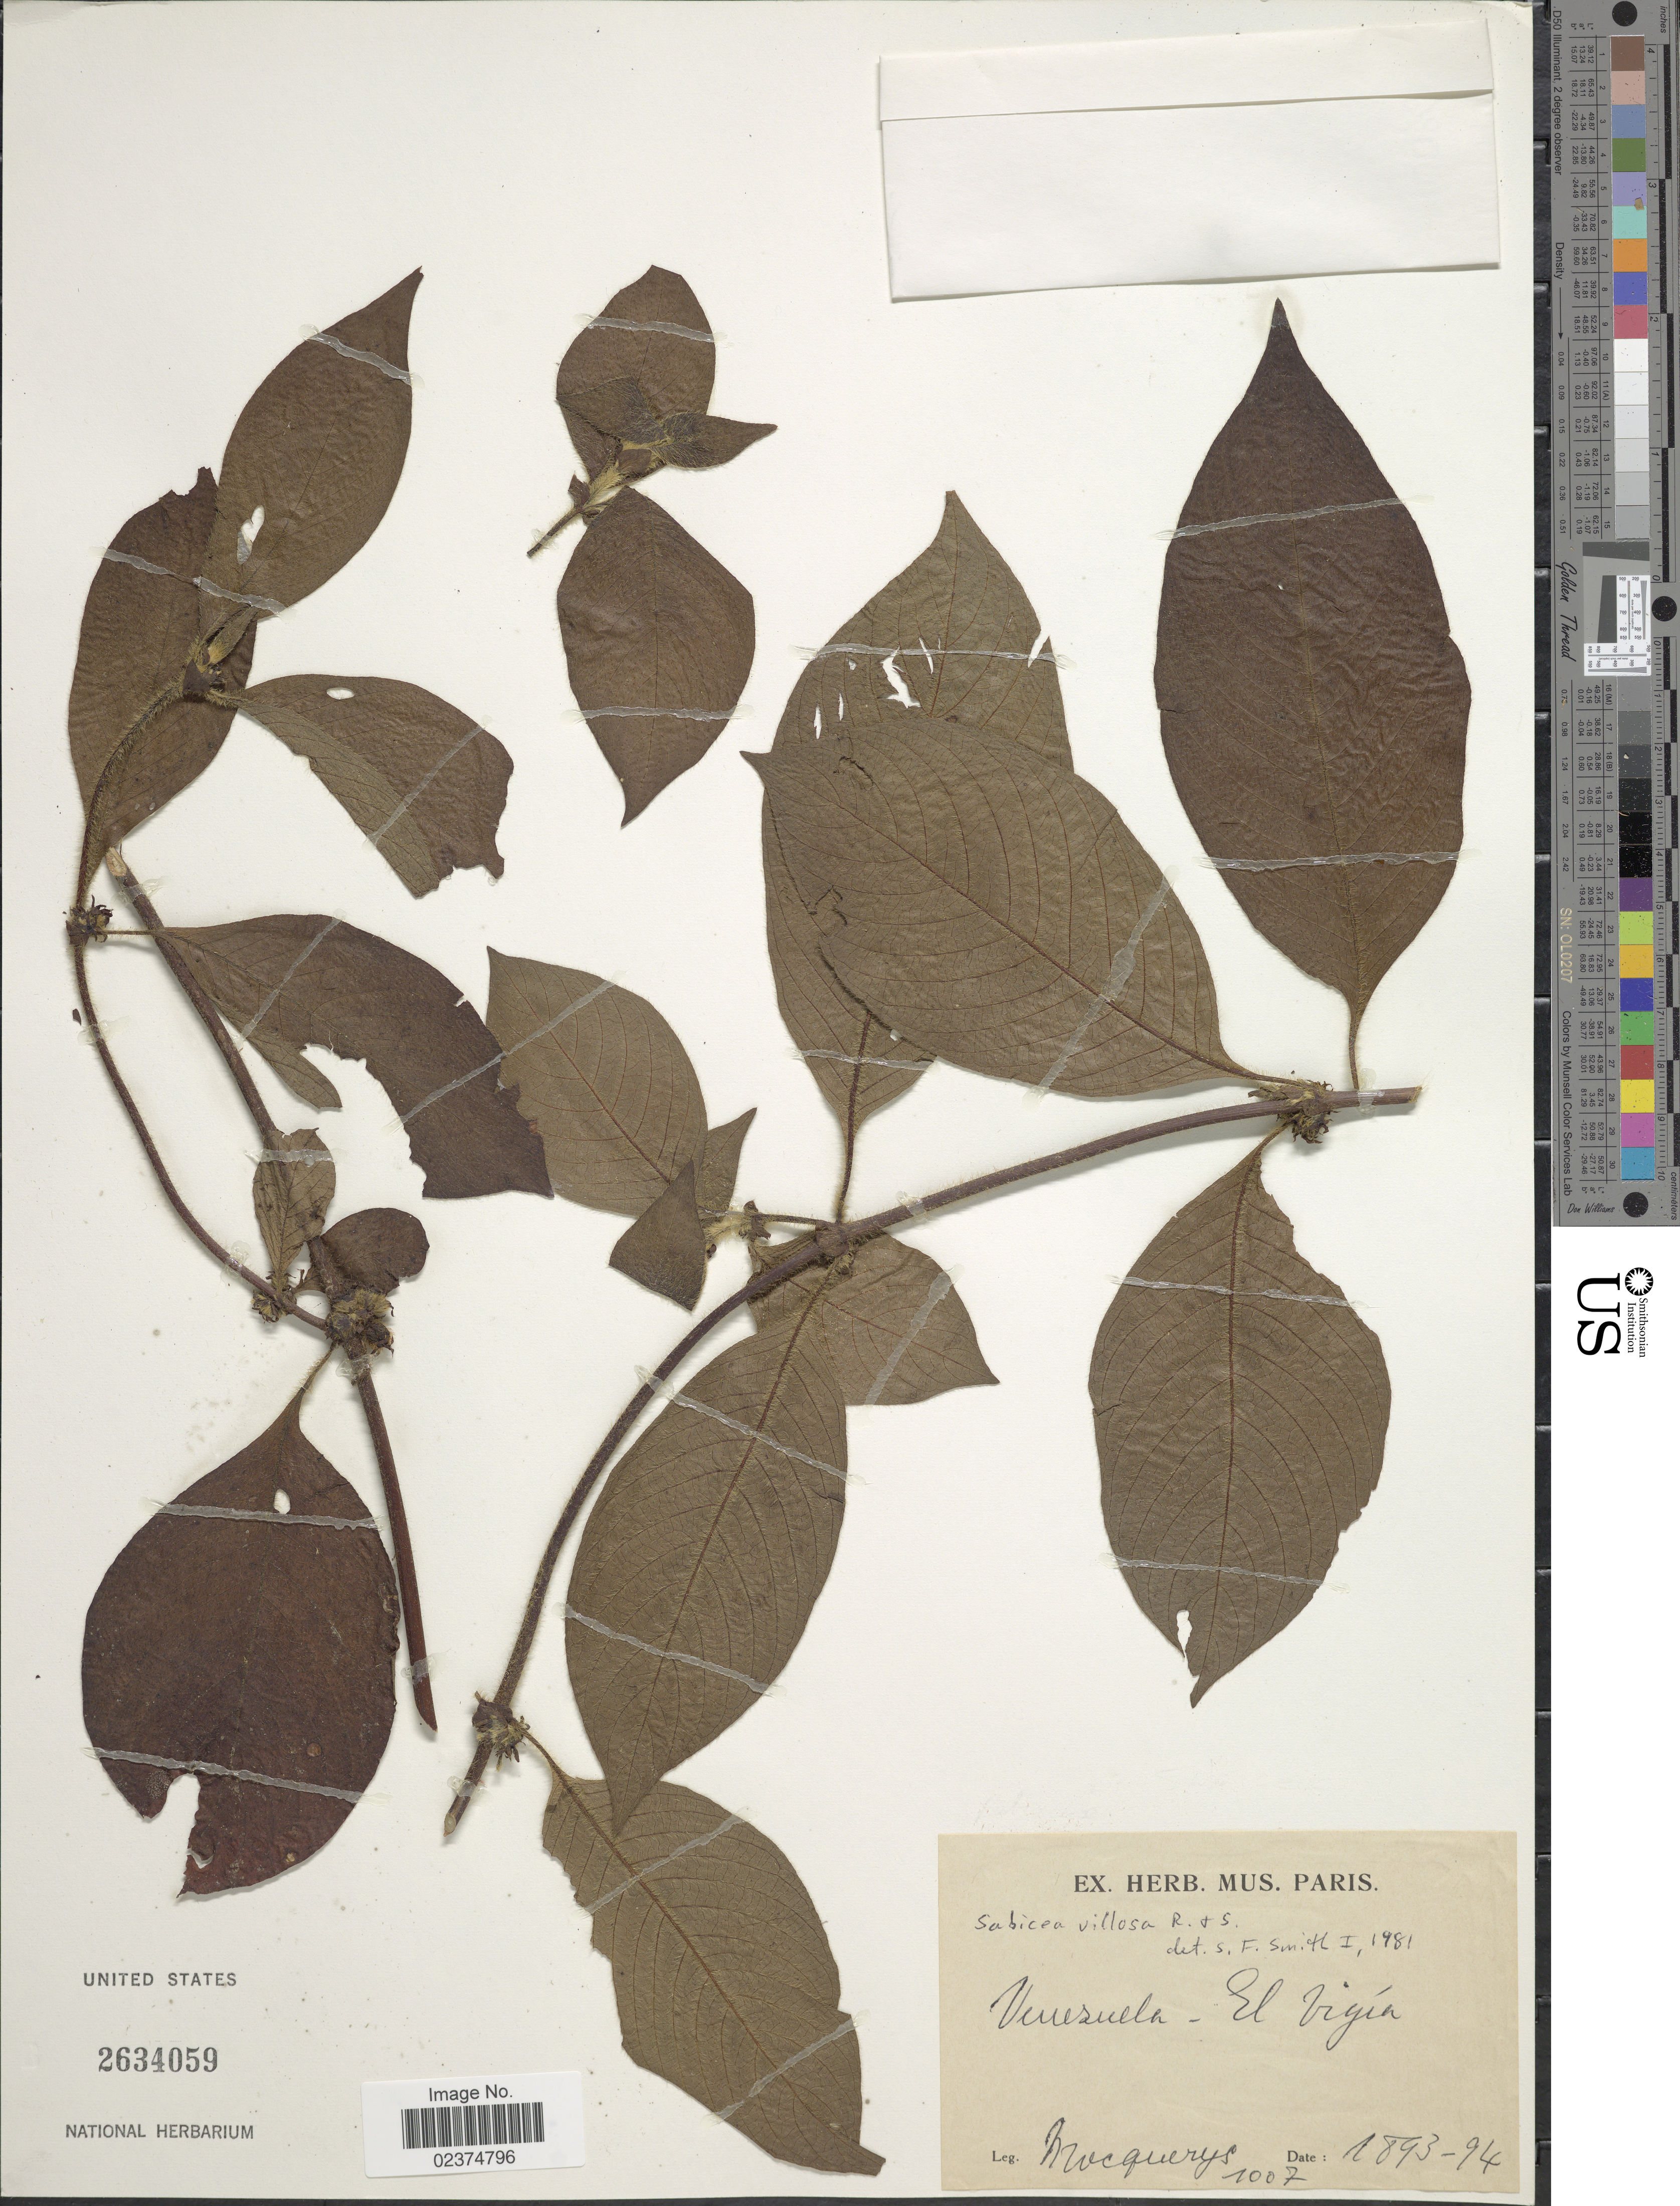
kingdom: Plantae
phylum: Tracheophyta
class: Magnoliopsida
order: Gentianales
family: Rubiaceae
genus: Sabicea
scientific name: Sabicea villosa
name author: Willd. ex Roem. & Schult.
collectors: A. Mocquerys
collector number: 1007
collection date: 1893/1894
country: Venezuela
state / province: Mérida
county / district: Alberto Adriani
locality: El Vigía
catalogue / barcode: US 2634059